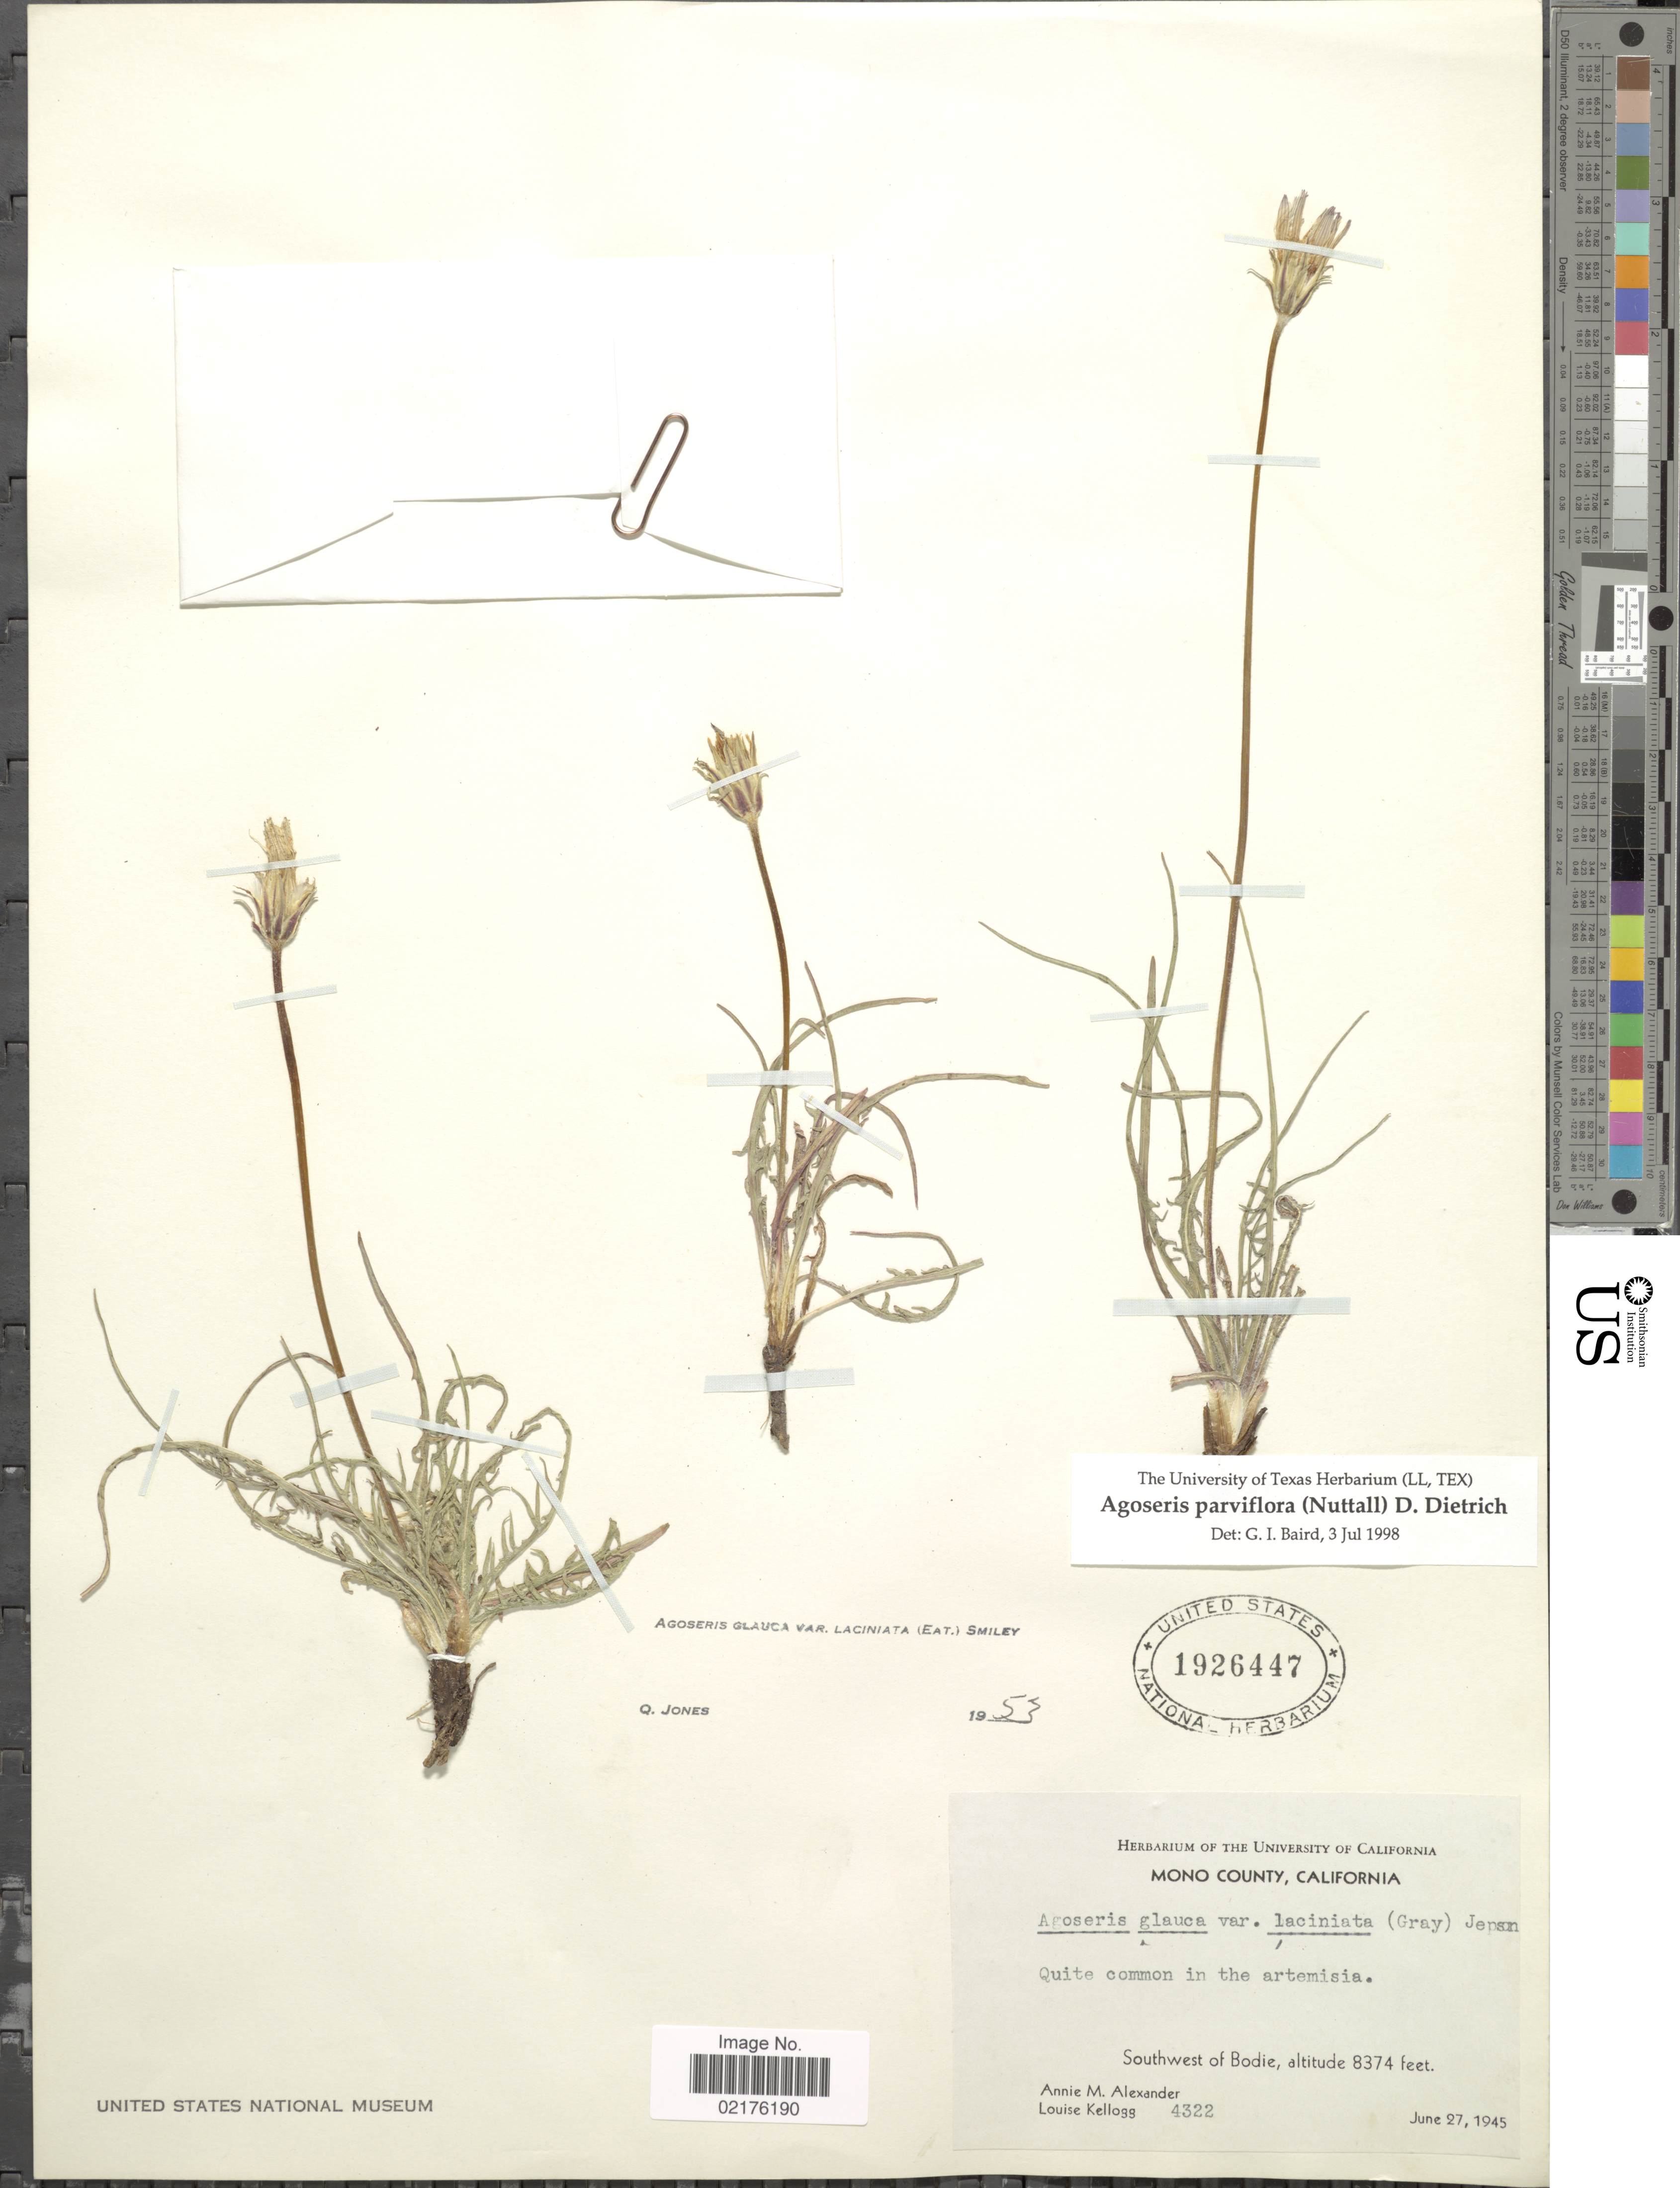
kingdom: Plantae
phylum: Tracheophyta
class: Magnoliopsida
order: Asterales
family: Asteraceae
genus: Agoseris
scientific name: Agoseris parviflora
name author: (Nutt.) D. Dietr.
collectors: A. M. Alexander & L. Kellogg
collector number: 4322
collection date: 1945-06-27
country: United States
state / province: California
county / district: Mono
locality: Mono County, California, Southwest of Bodie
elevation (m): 2552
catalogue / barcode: US 1926447